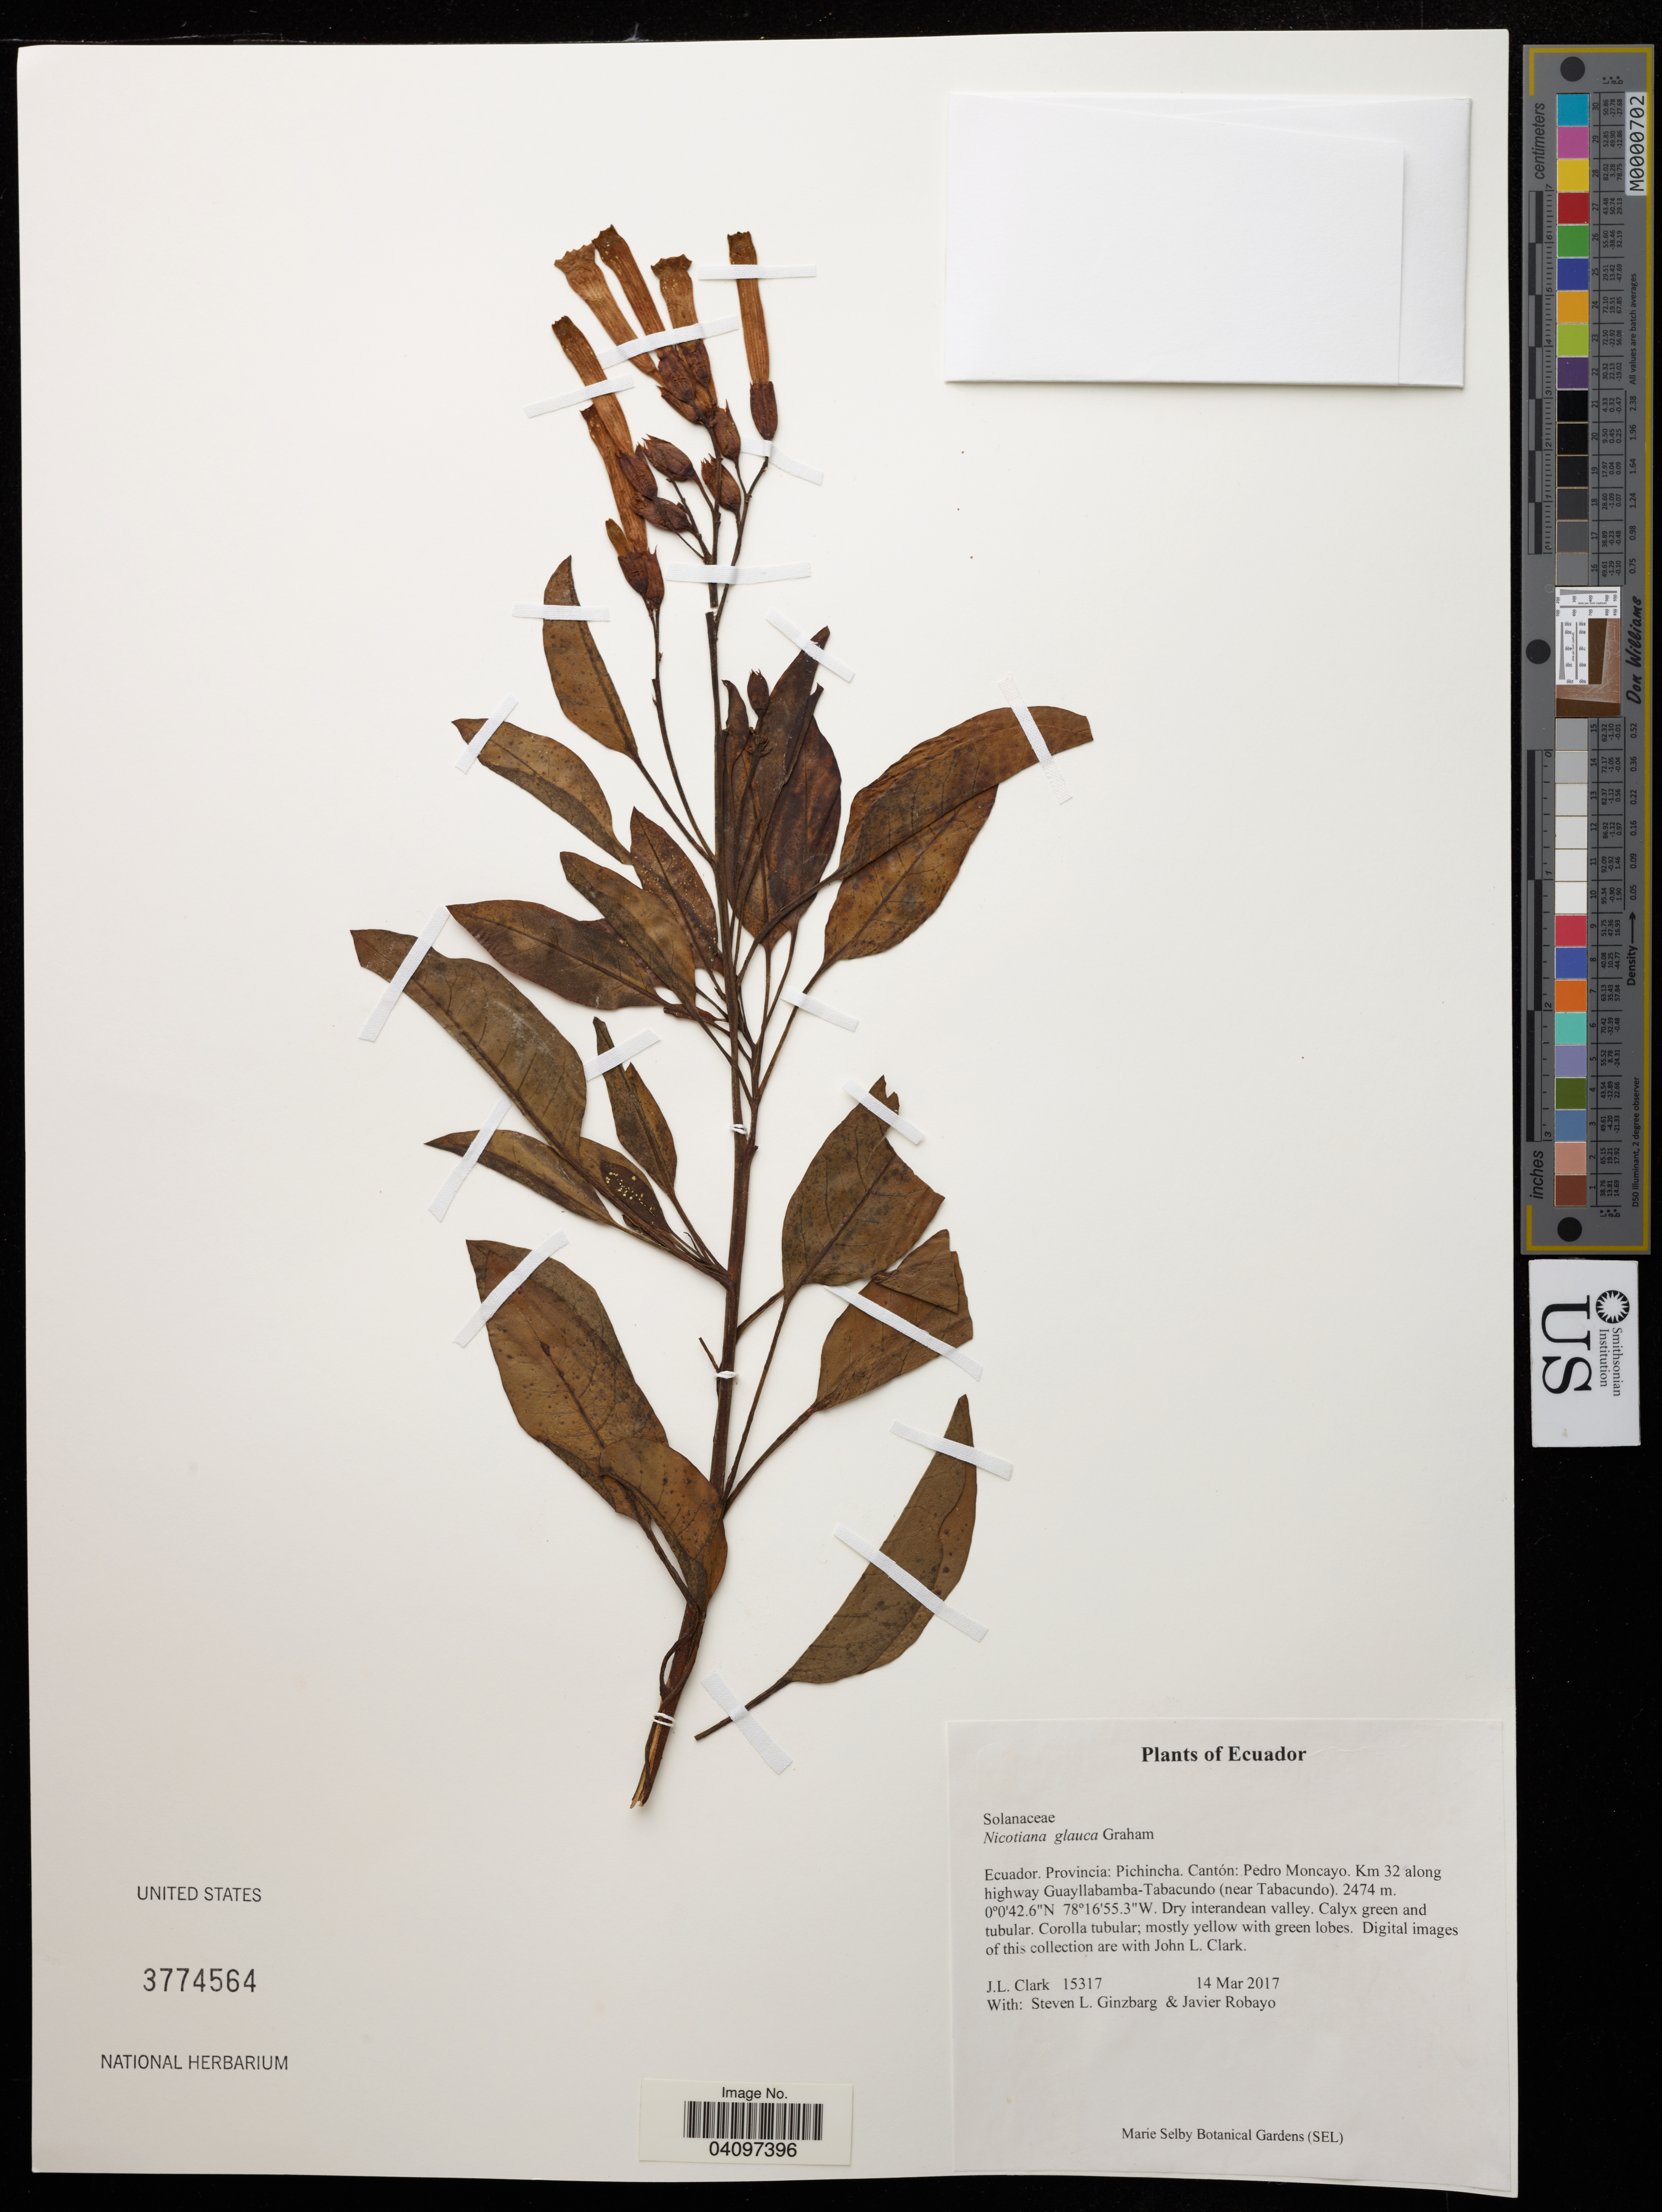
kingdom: Plantae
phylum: Tracheophyta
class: Magnoliopsida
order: Solanales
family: Solanaceae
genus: Nicotiana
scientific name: Nicotiana glauca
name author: Graham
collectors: J. Clark, S. Ginzbarg & J. Robayo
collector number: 15317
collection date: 2017-03-14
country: Ecuador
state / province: Pichincha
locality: Cantón: Pedro Moncayo, Km 32 along highway Guayllabamba-Tabacundo (near Tabacundo).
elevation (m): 2474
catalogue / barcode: US 3774564